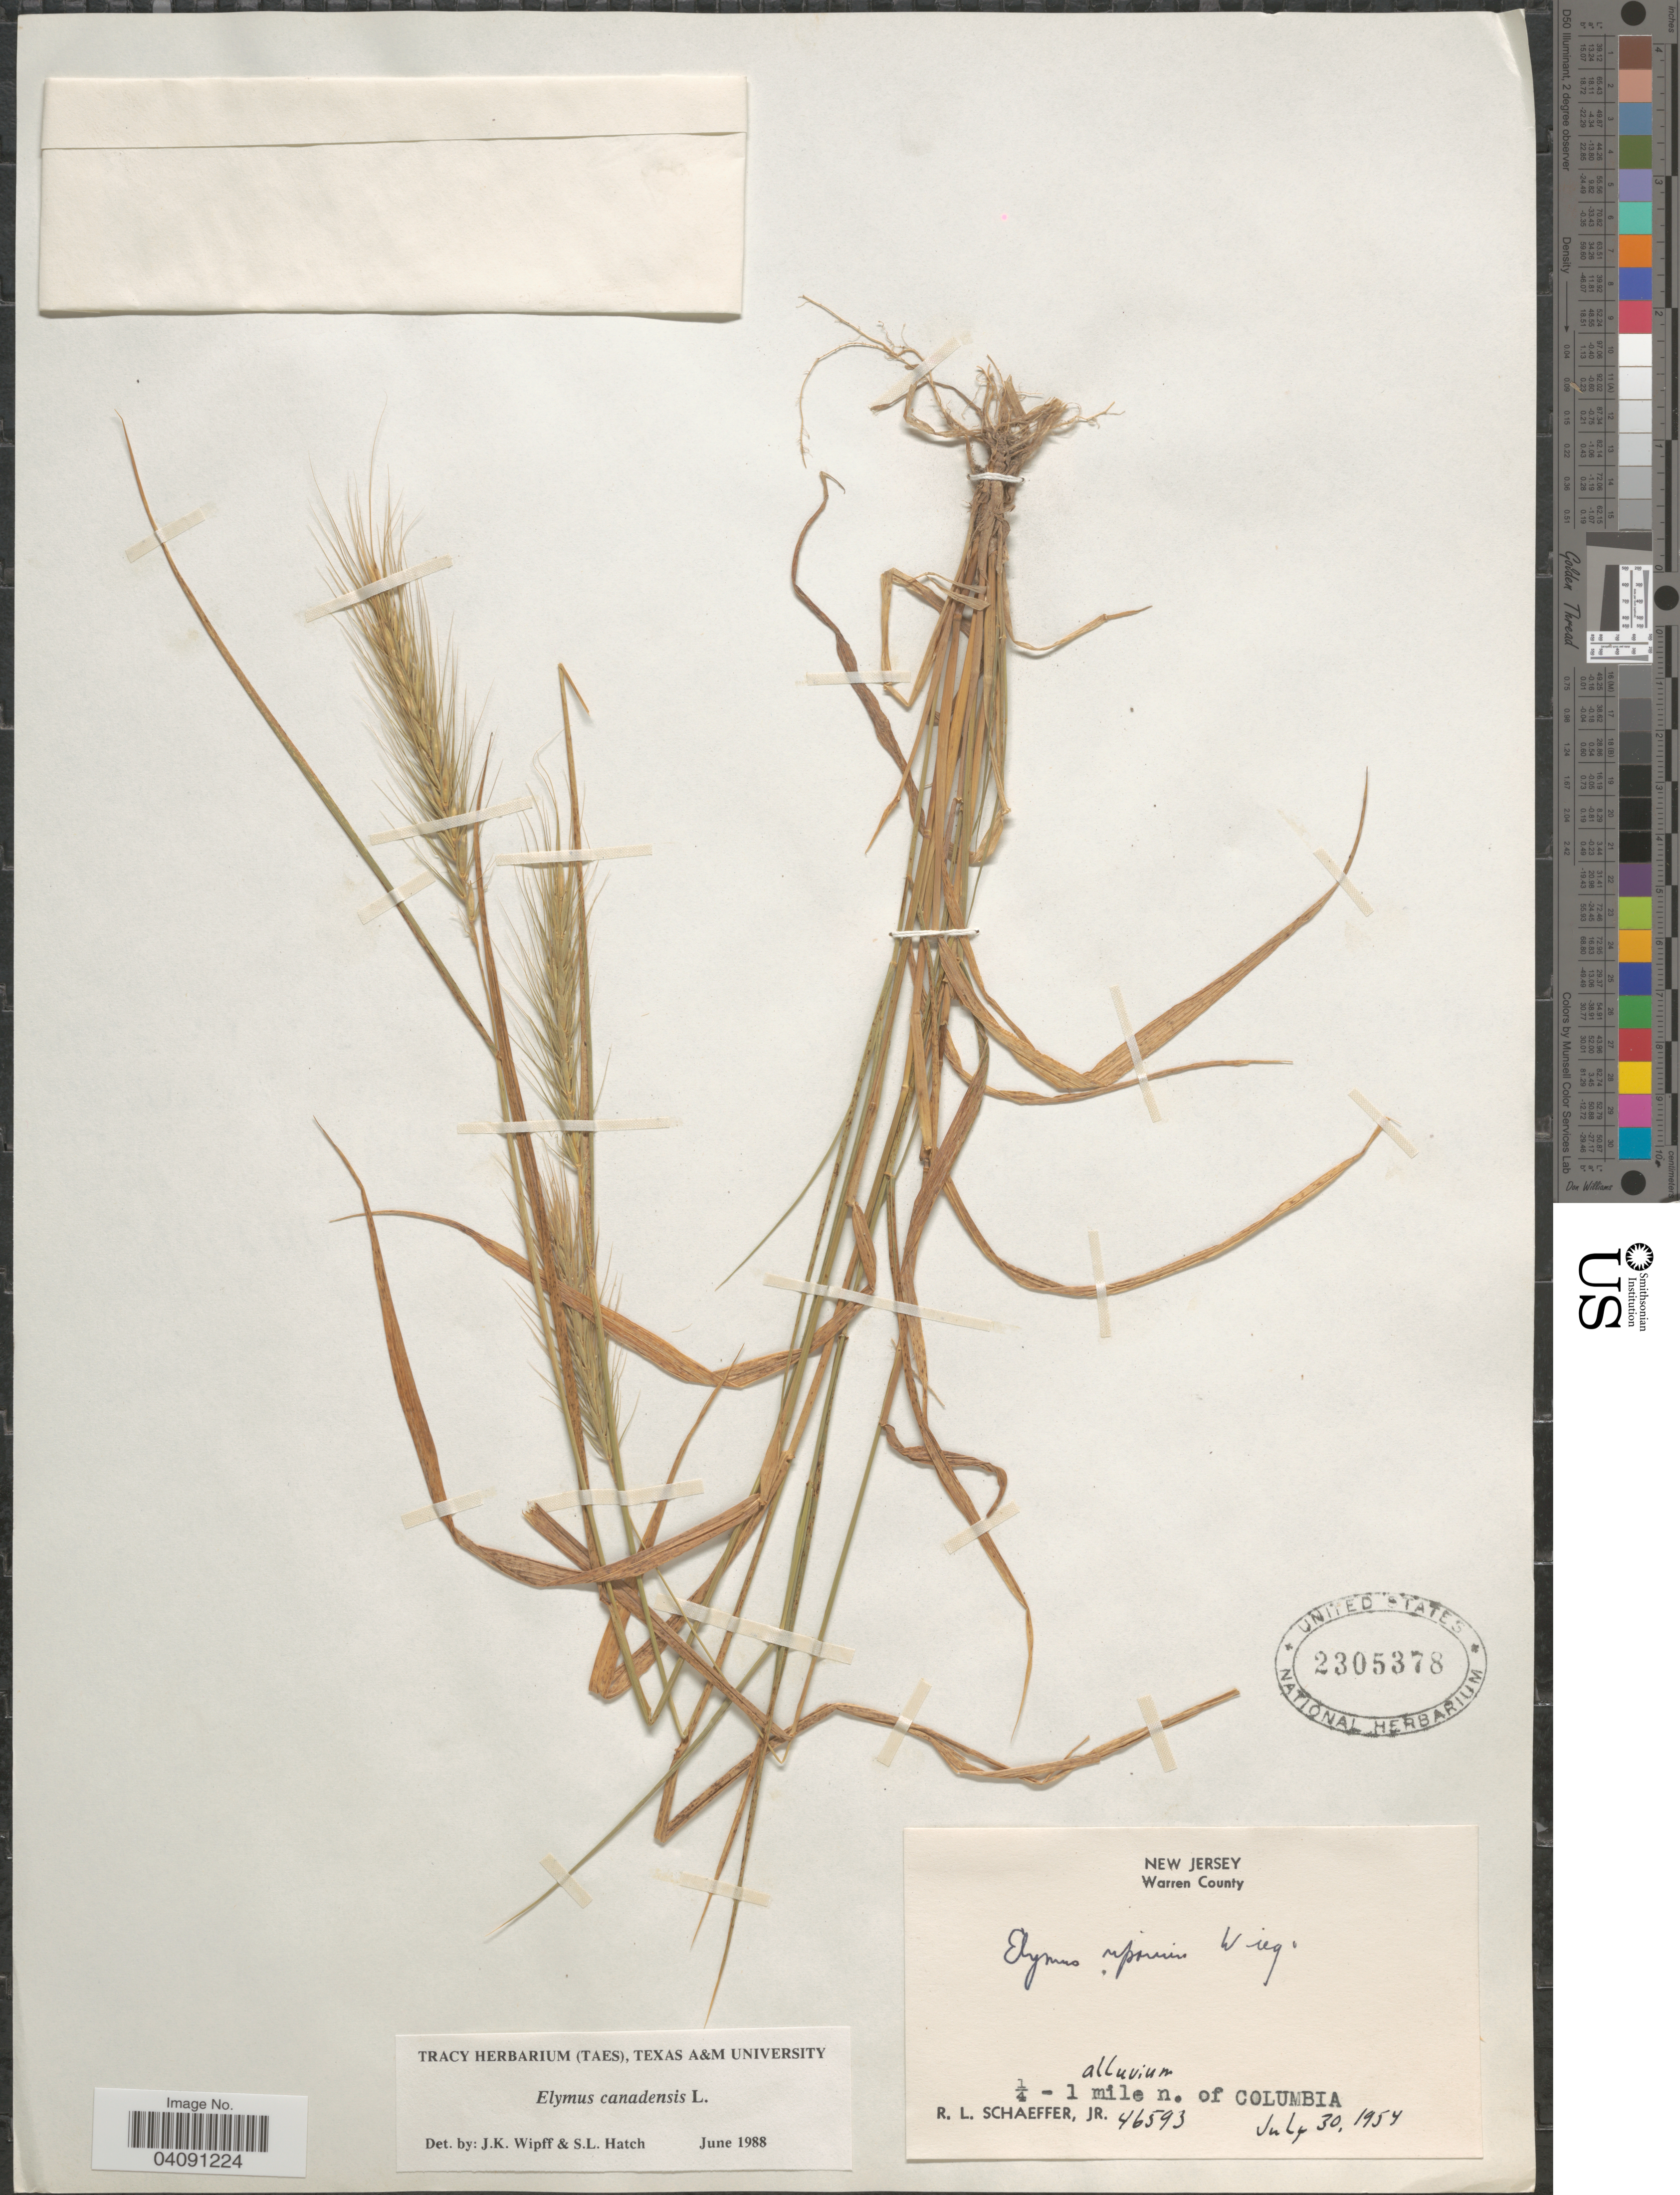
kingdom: Plantae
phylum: Tracheophyta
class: Liliopsida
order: Poales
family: Poaceae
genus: Elymus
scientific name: Elymus canadensis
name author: L.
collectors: R. Schaeffer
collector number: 46593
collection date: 1954-07-30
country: United States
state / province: New Jersey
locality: Warren County. ¼ - 1 mile n. of Columbia.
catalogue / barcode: US 2305378